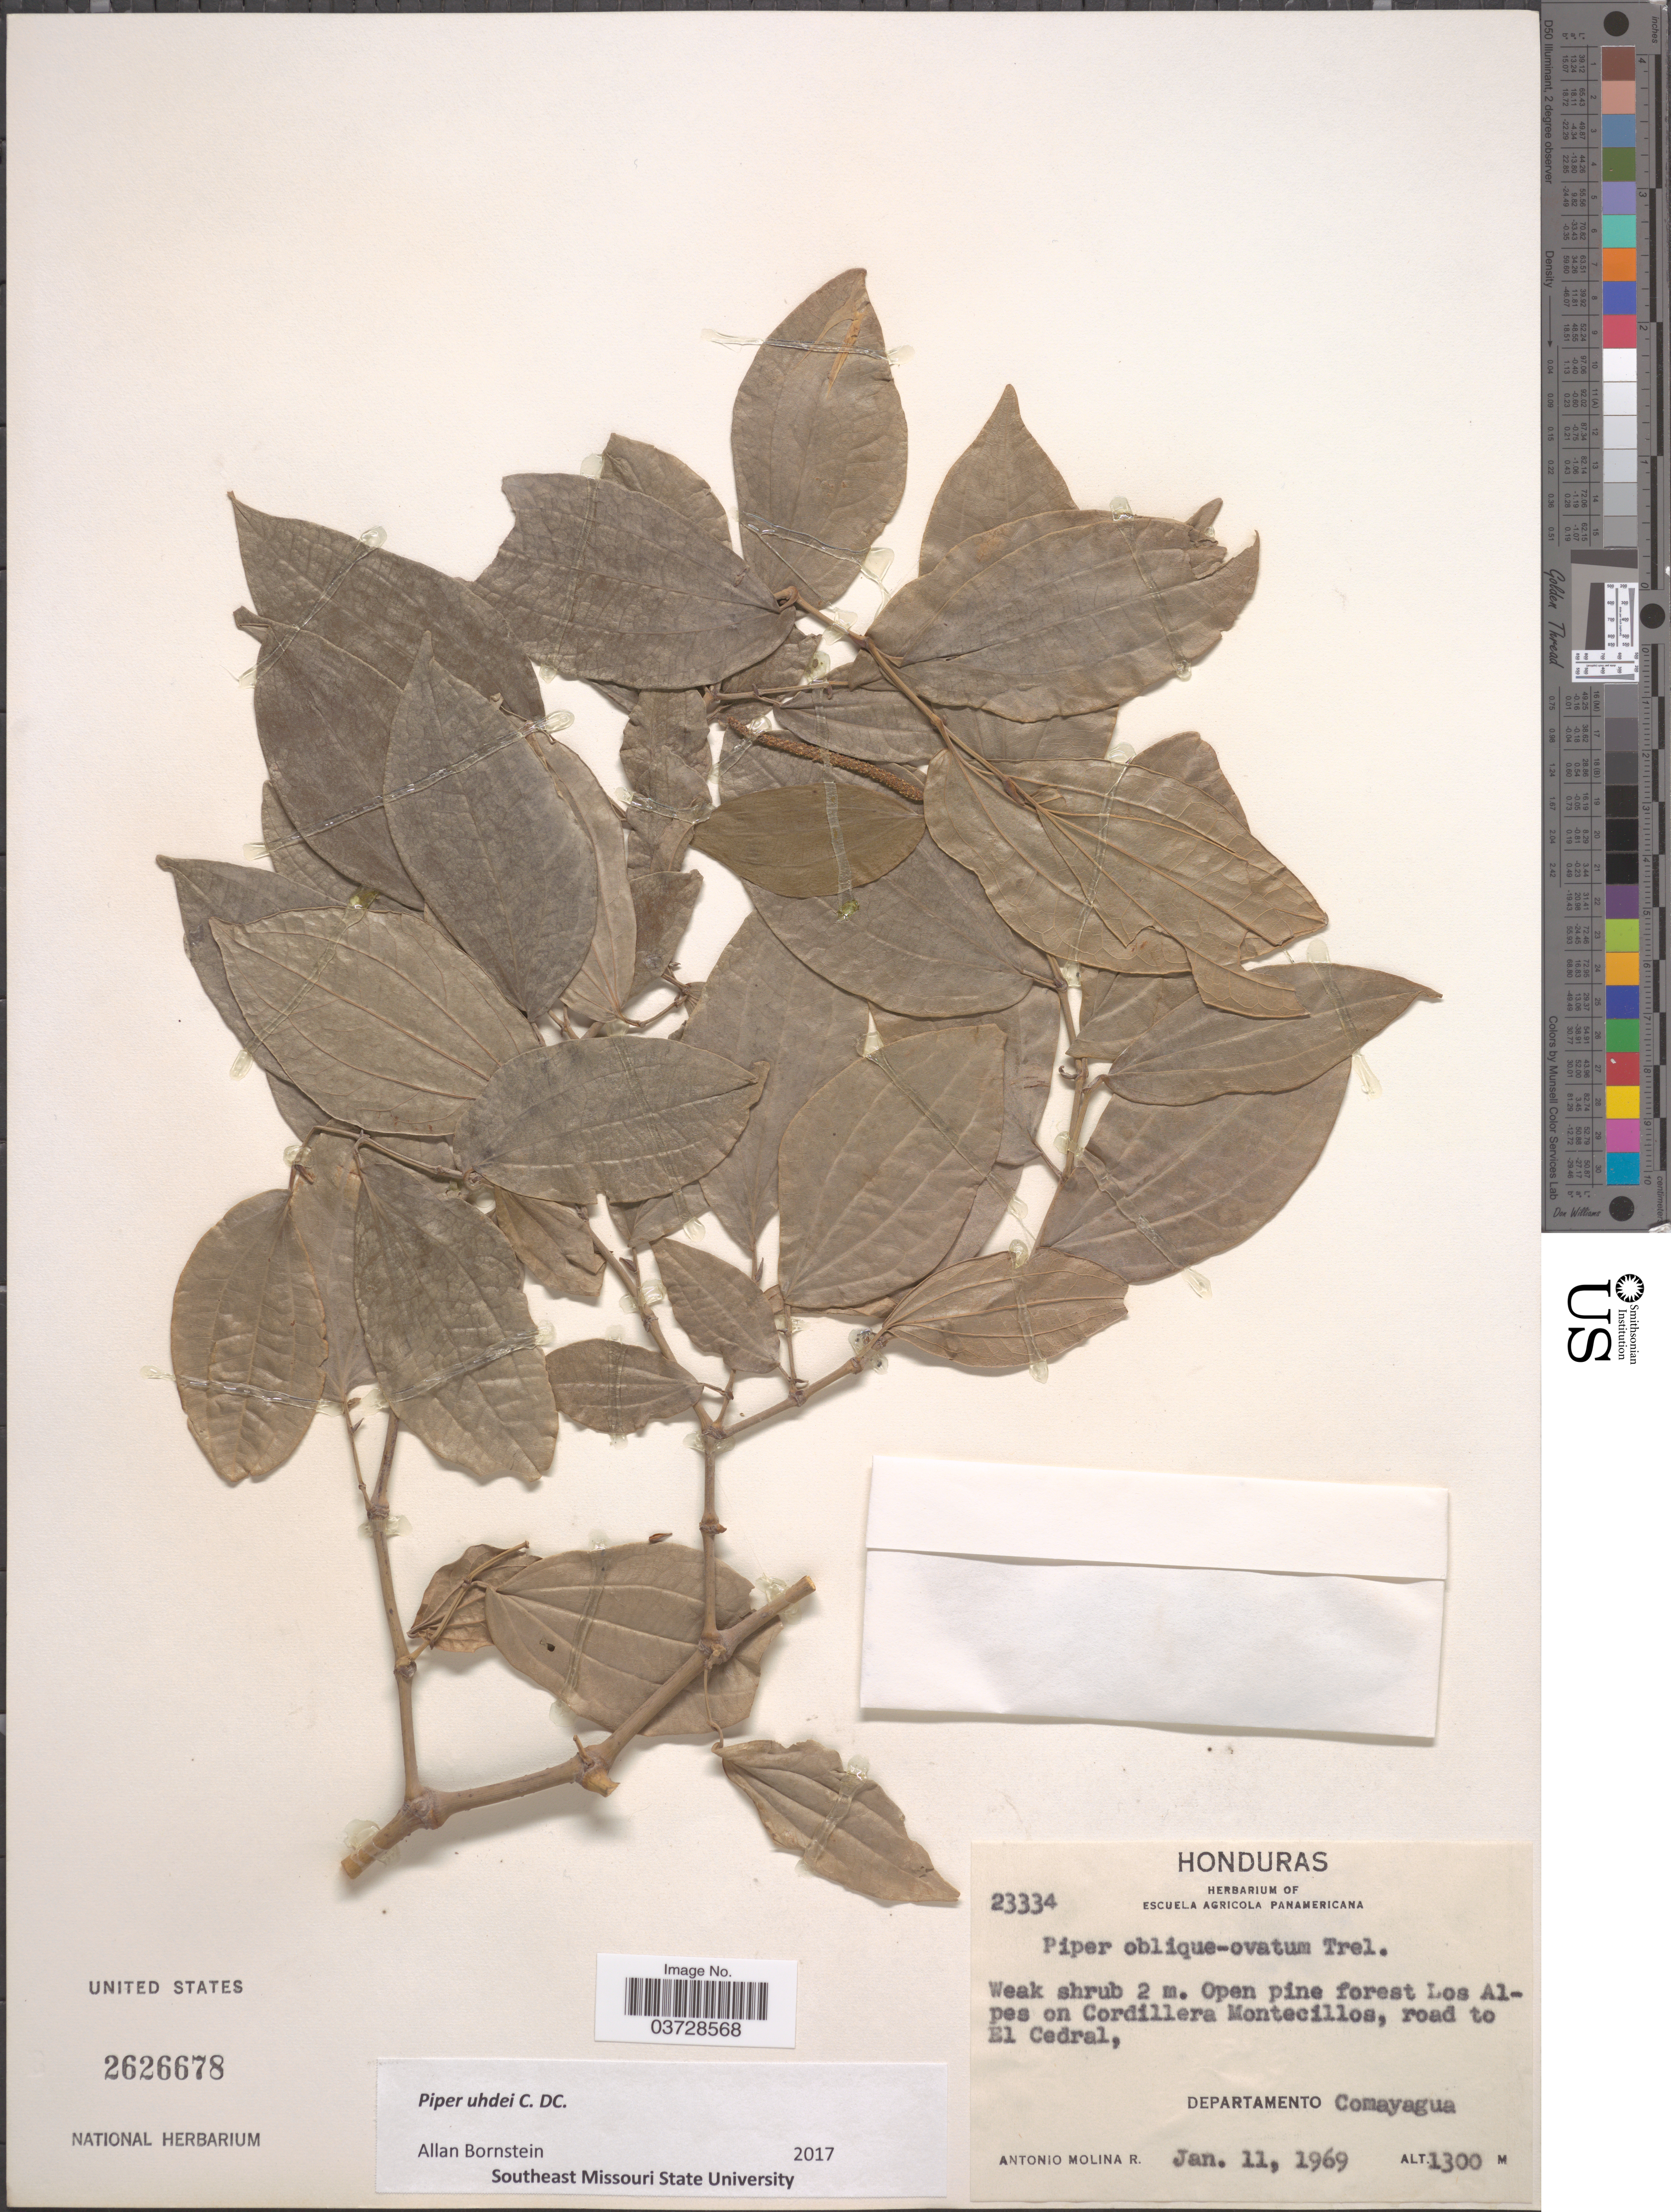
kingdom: Plantae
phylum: Tracheophyta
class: Magnoliopsida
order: Piperales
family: Piperaceae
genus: Piper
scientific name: Piper uhdei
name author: C. DC.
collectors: A. Molina R.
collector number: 23334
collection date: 1969-01-11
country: Honduras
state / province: Comayagua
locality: Los Alpes on Cordillera Montecillos, road to El Cedral, Departamento Comayagua.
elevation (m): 1300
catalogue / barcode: US 2626678